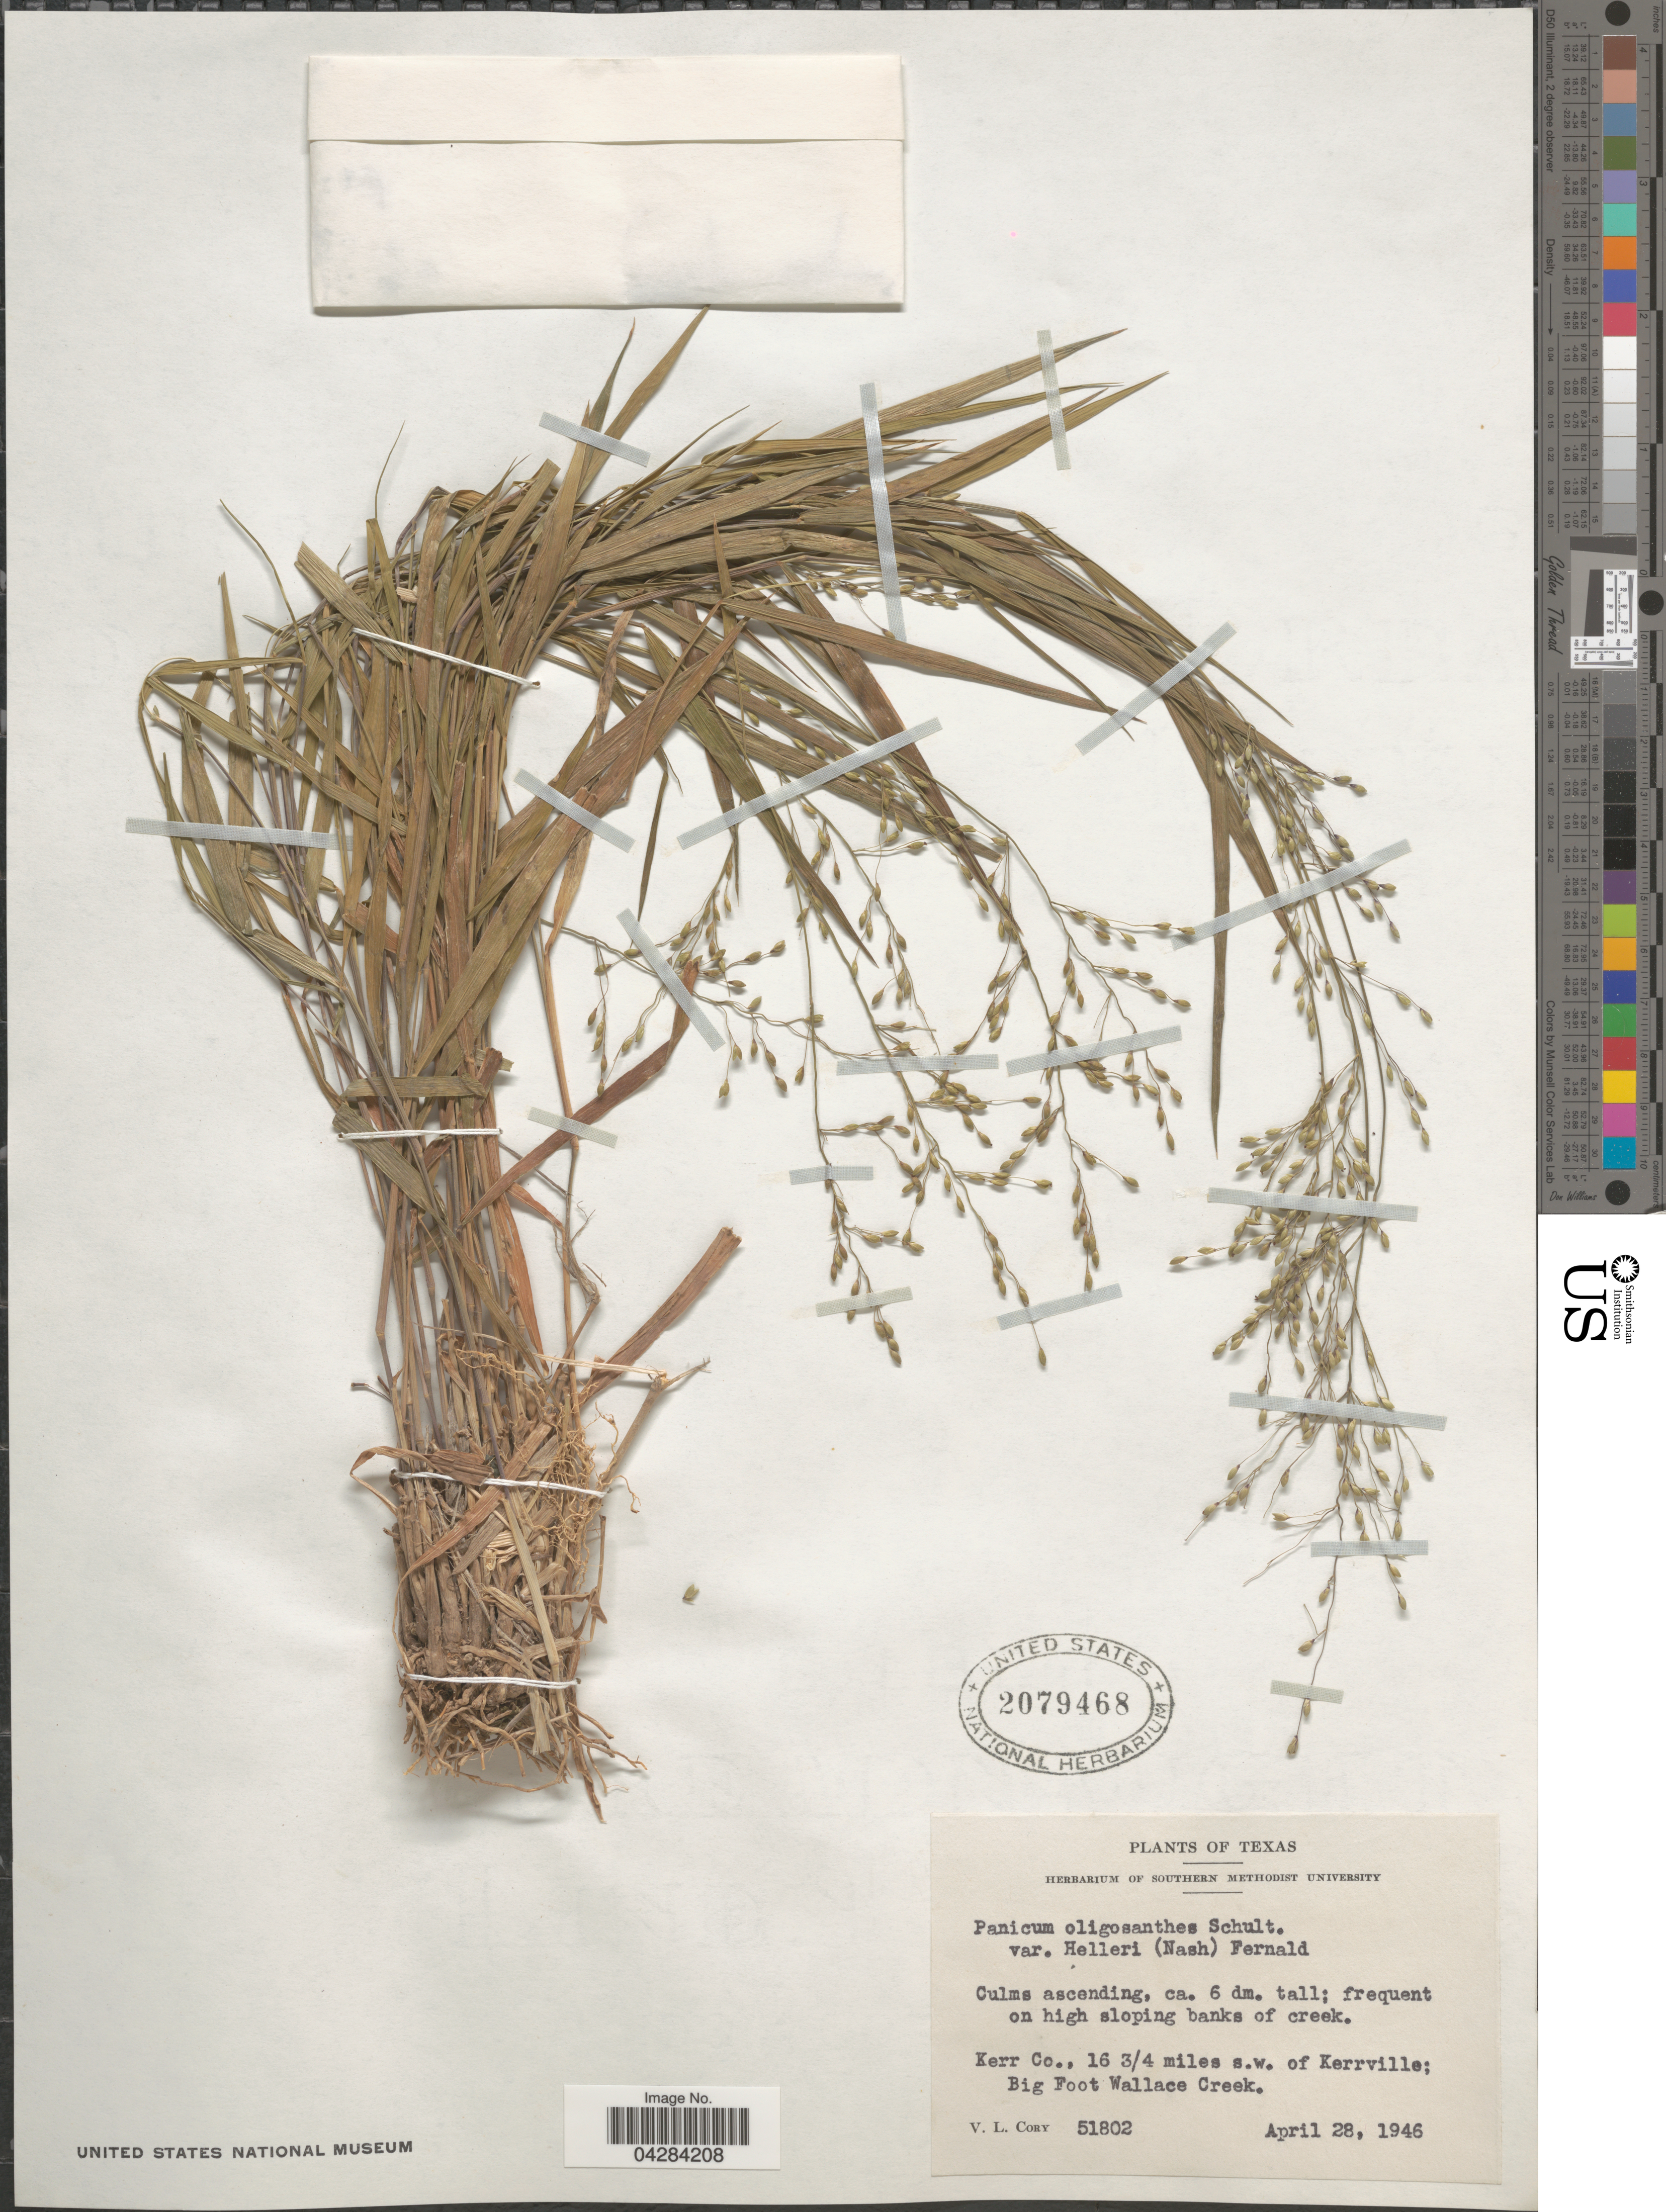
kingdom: Plantae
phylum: Tracheophyta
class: Liliopsida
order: Poales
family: Poaceae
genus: Dichanthelium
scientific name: Dichanthelium oligosanthes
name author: (Schult.) Gould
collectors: V. Cory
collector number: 51802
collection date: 1946-04-28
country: United States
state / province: Texas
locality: Frequent on high sloping banks of creek. Kerr Co., 16¾ miles s.w. of Kerrville; Big Foot Wallace Creek.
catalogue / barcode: US 2079468